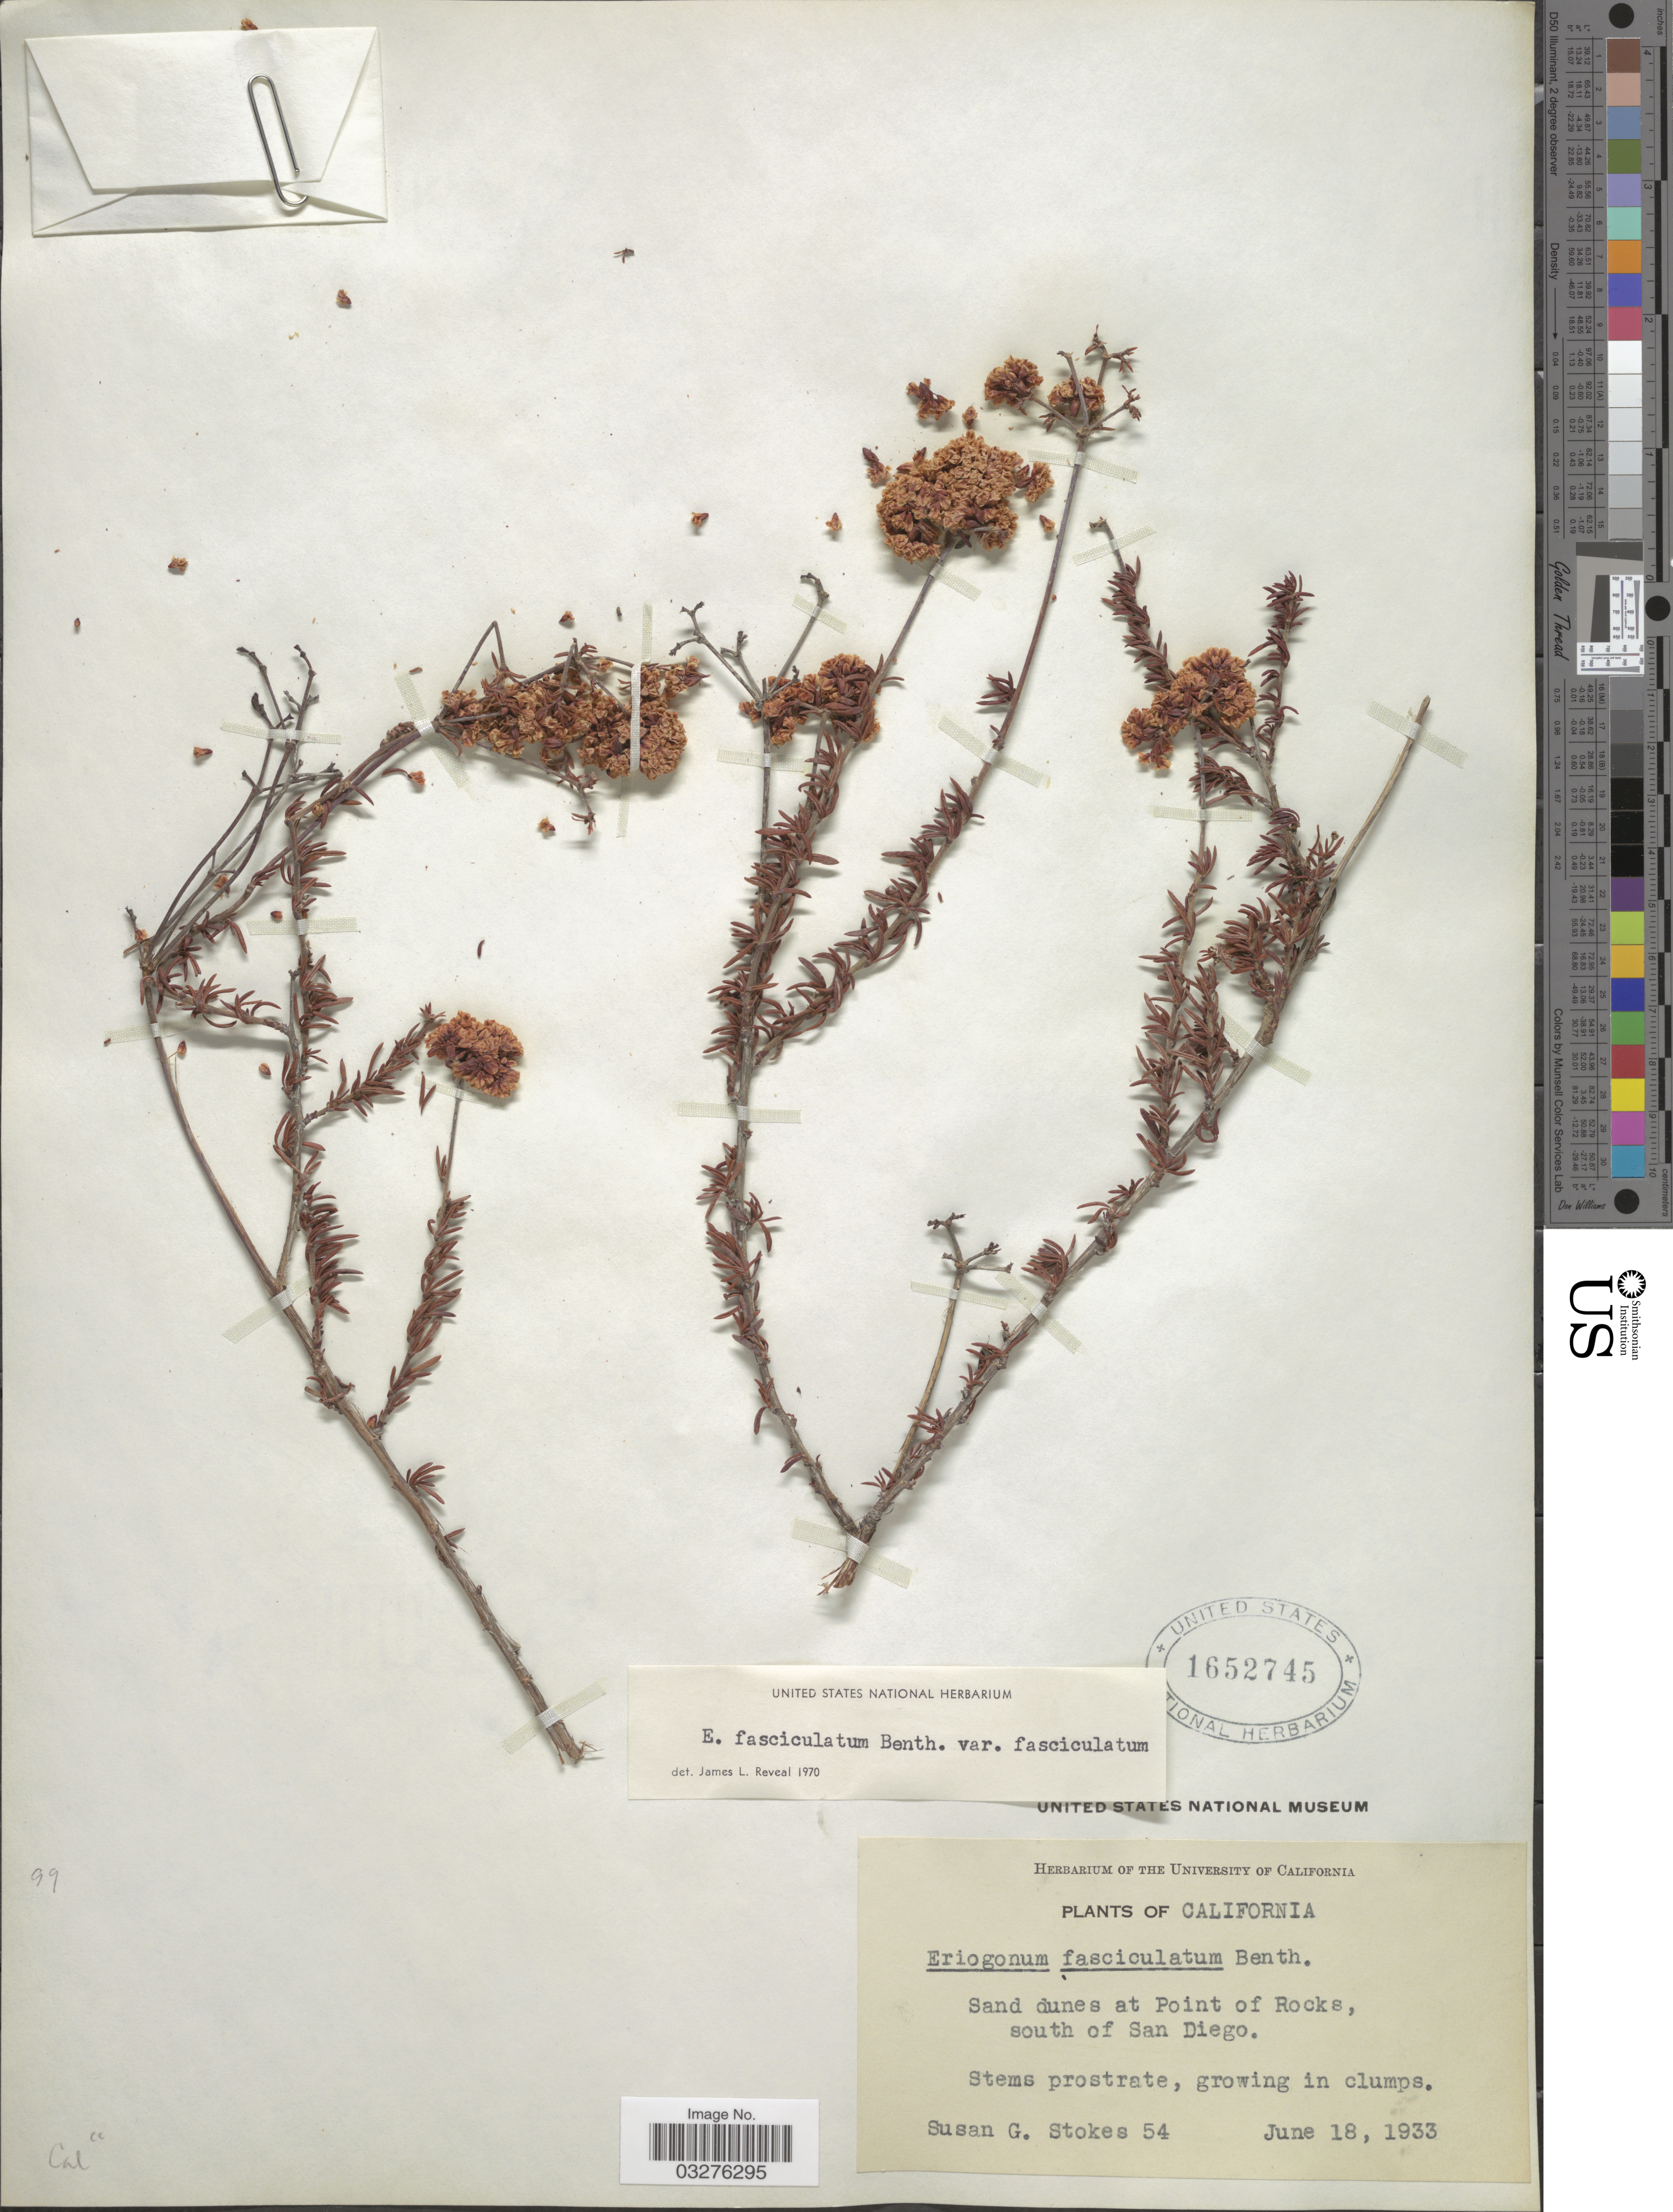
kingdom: Plantae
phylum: Tracheophyta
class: Magnoliopsida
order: Caryophyllales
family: Polygonaceae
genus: Eriogonum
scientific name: Eriogonum fasciculatum var. fasciculatum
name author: Benth.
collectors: S. G. Stokes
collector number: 54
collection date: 1933-06-18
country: United States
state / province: California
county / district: San Diego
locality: Sand dunes at Point of Rocks, south of San Diego.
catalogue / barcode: US 1652745